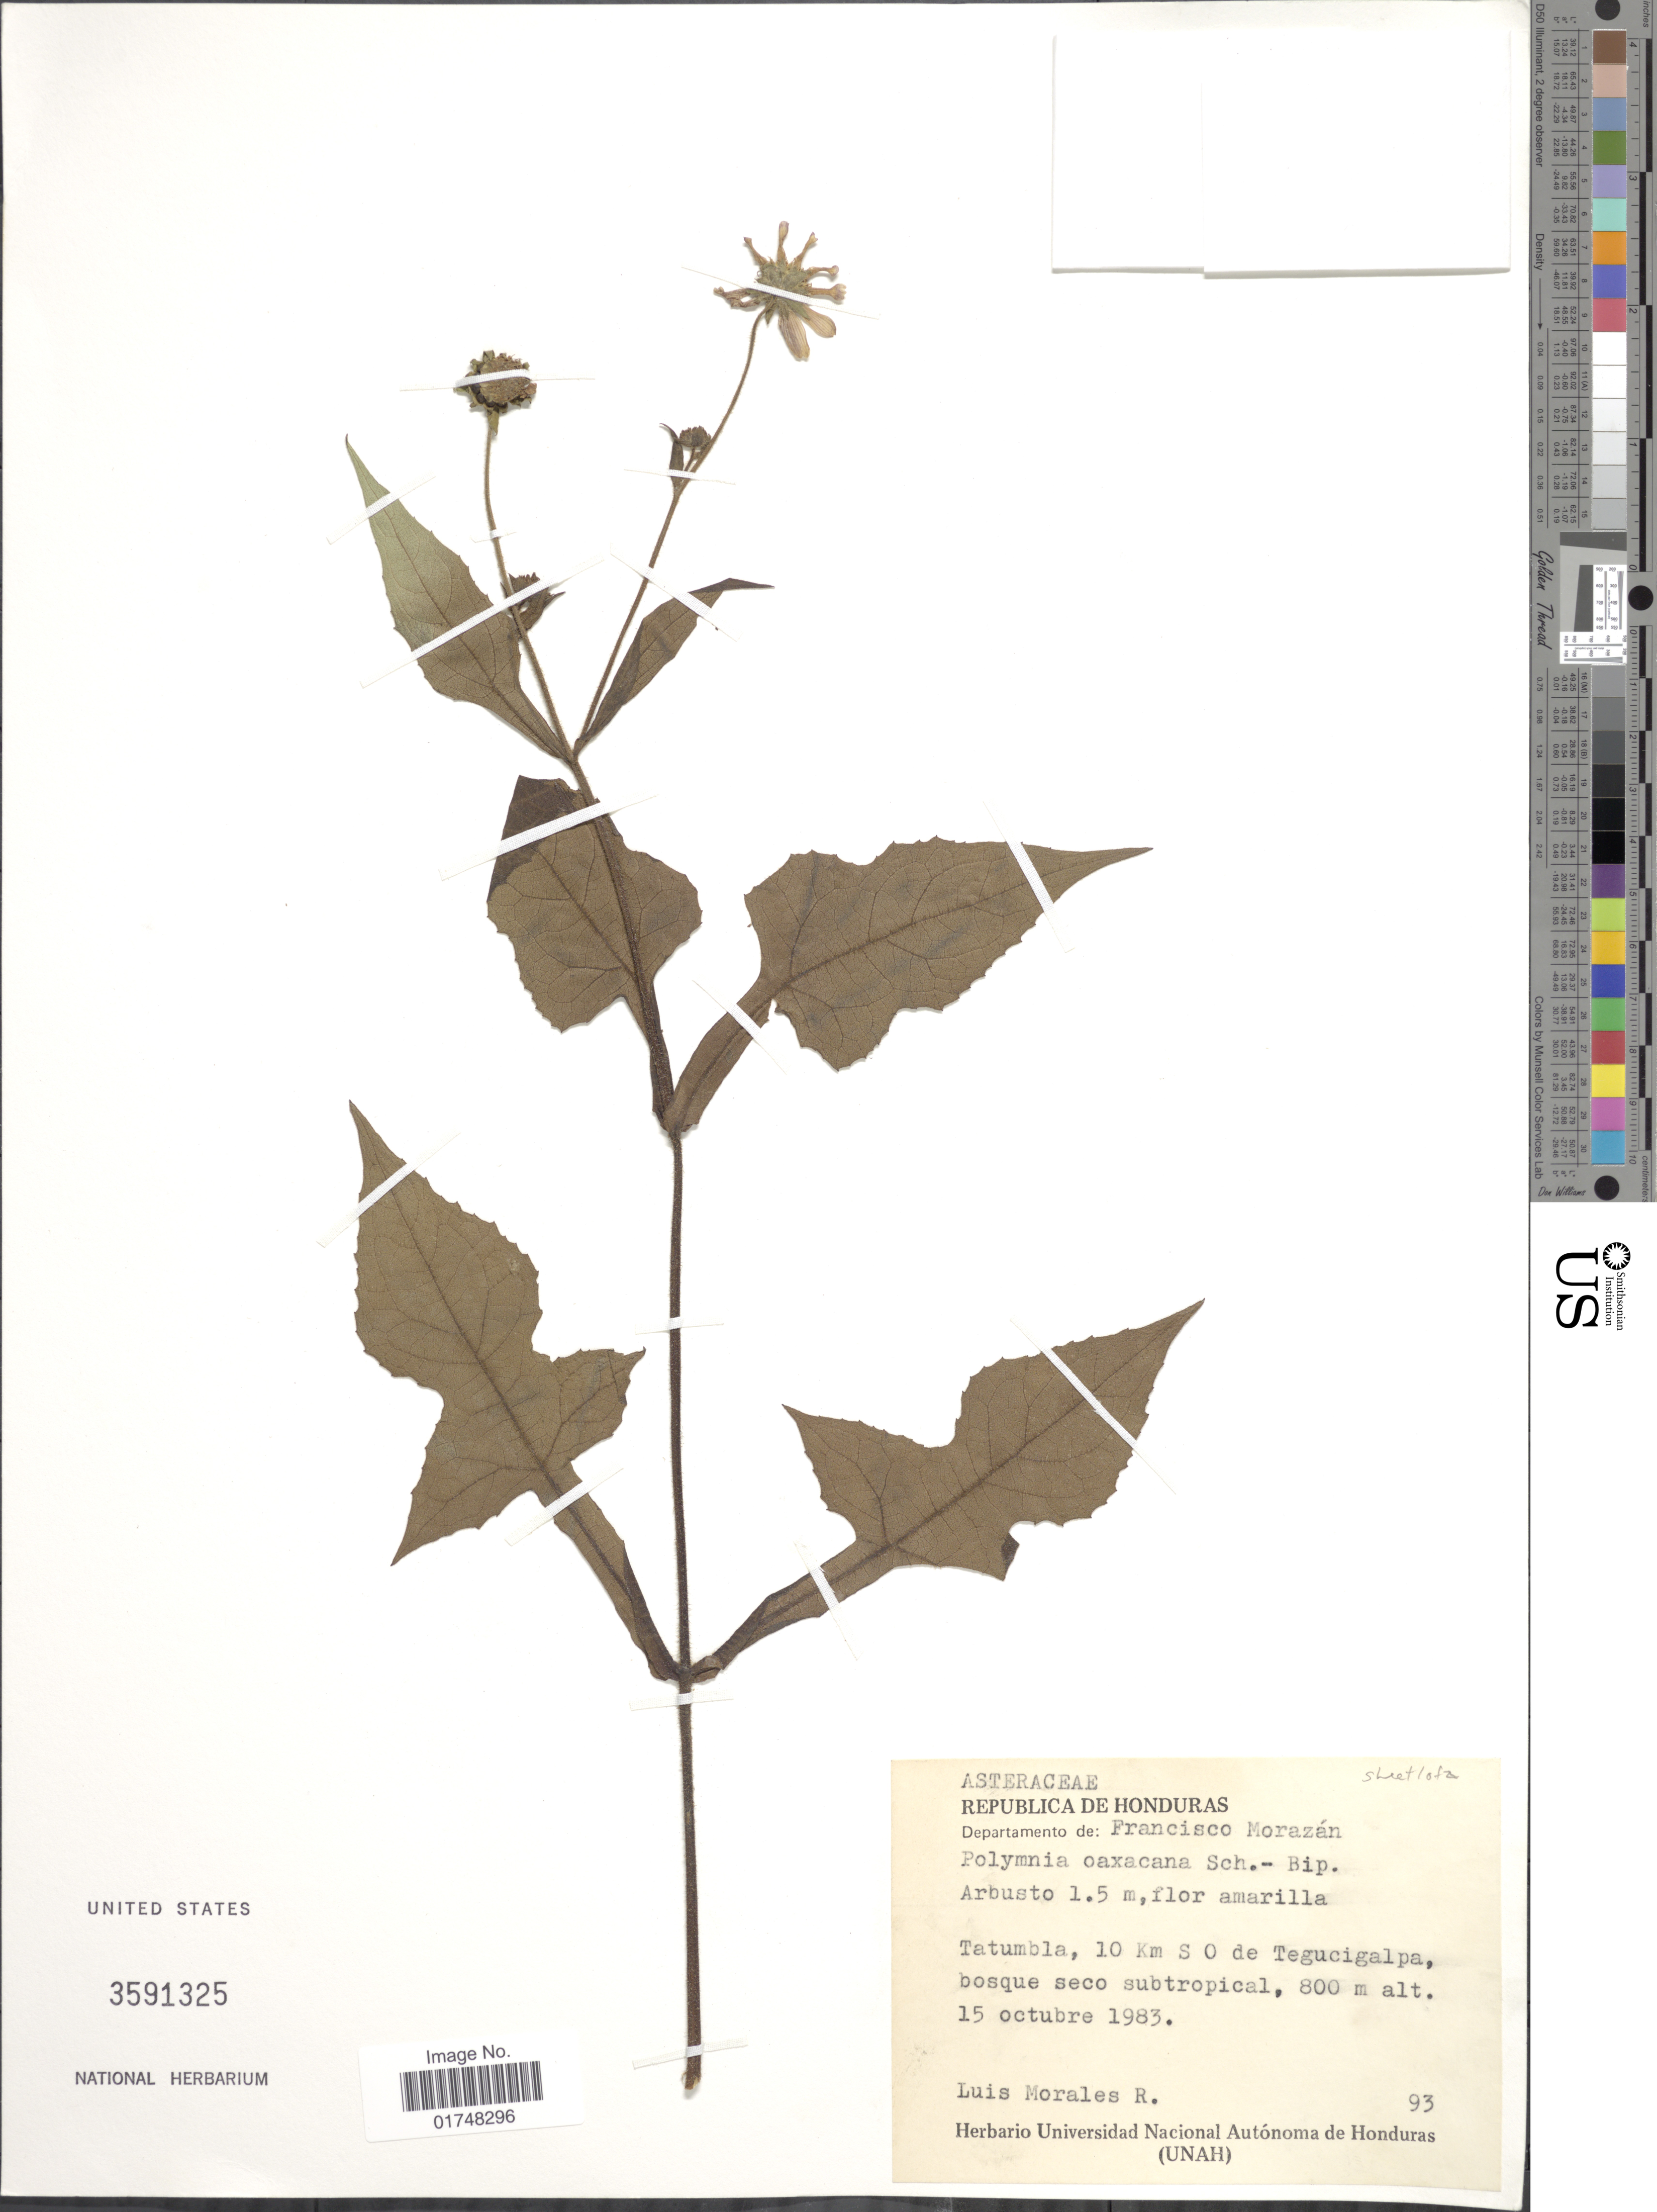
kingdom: Plantae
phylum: Tracheophyta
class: Magnoliopsida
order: Asterales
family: Asteraceae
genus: Smallanthus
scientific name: Smallanthus oaxacanus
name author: (Sch. Bip. ex Klatt) H. Rob.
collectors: L. Morales R.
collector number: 93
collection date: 1983-10-15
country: Honduras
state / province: Fco. Morazán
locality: Tatumbla, 10 km S O de Tegucigalpa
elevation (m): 800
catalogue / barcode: US 3591325